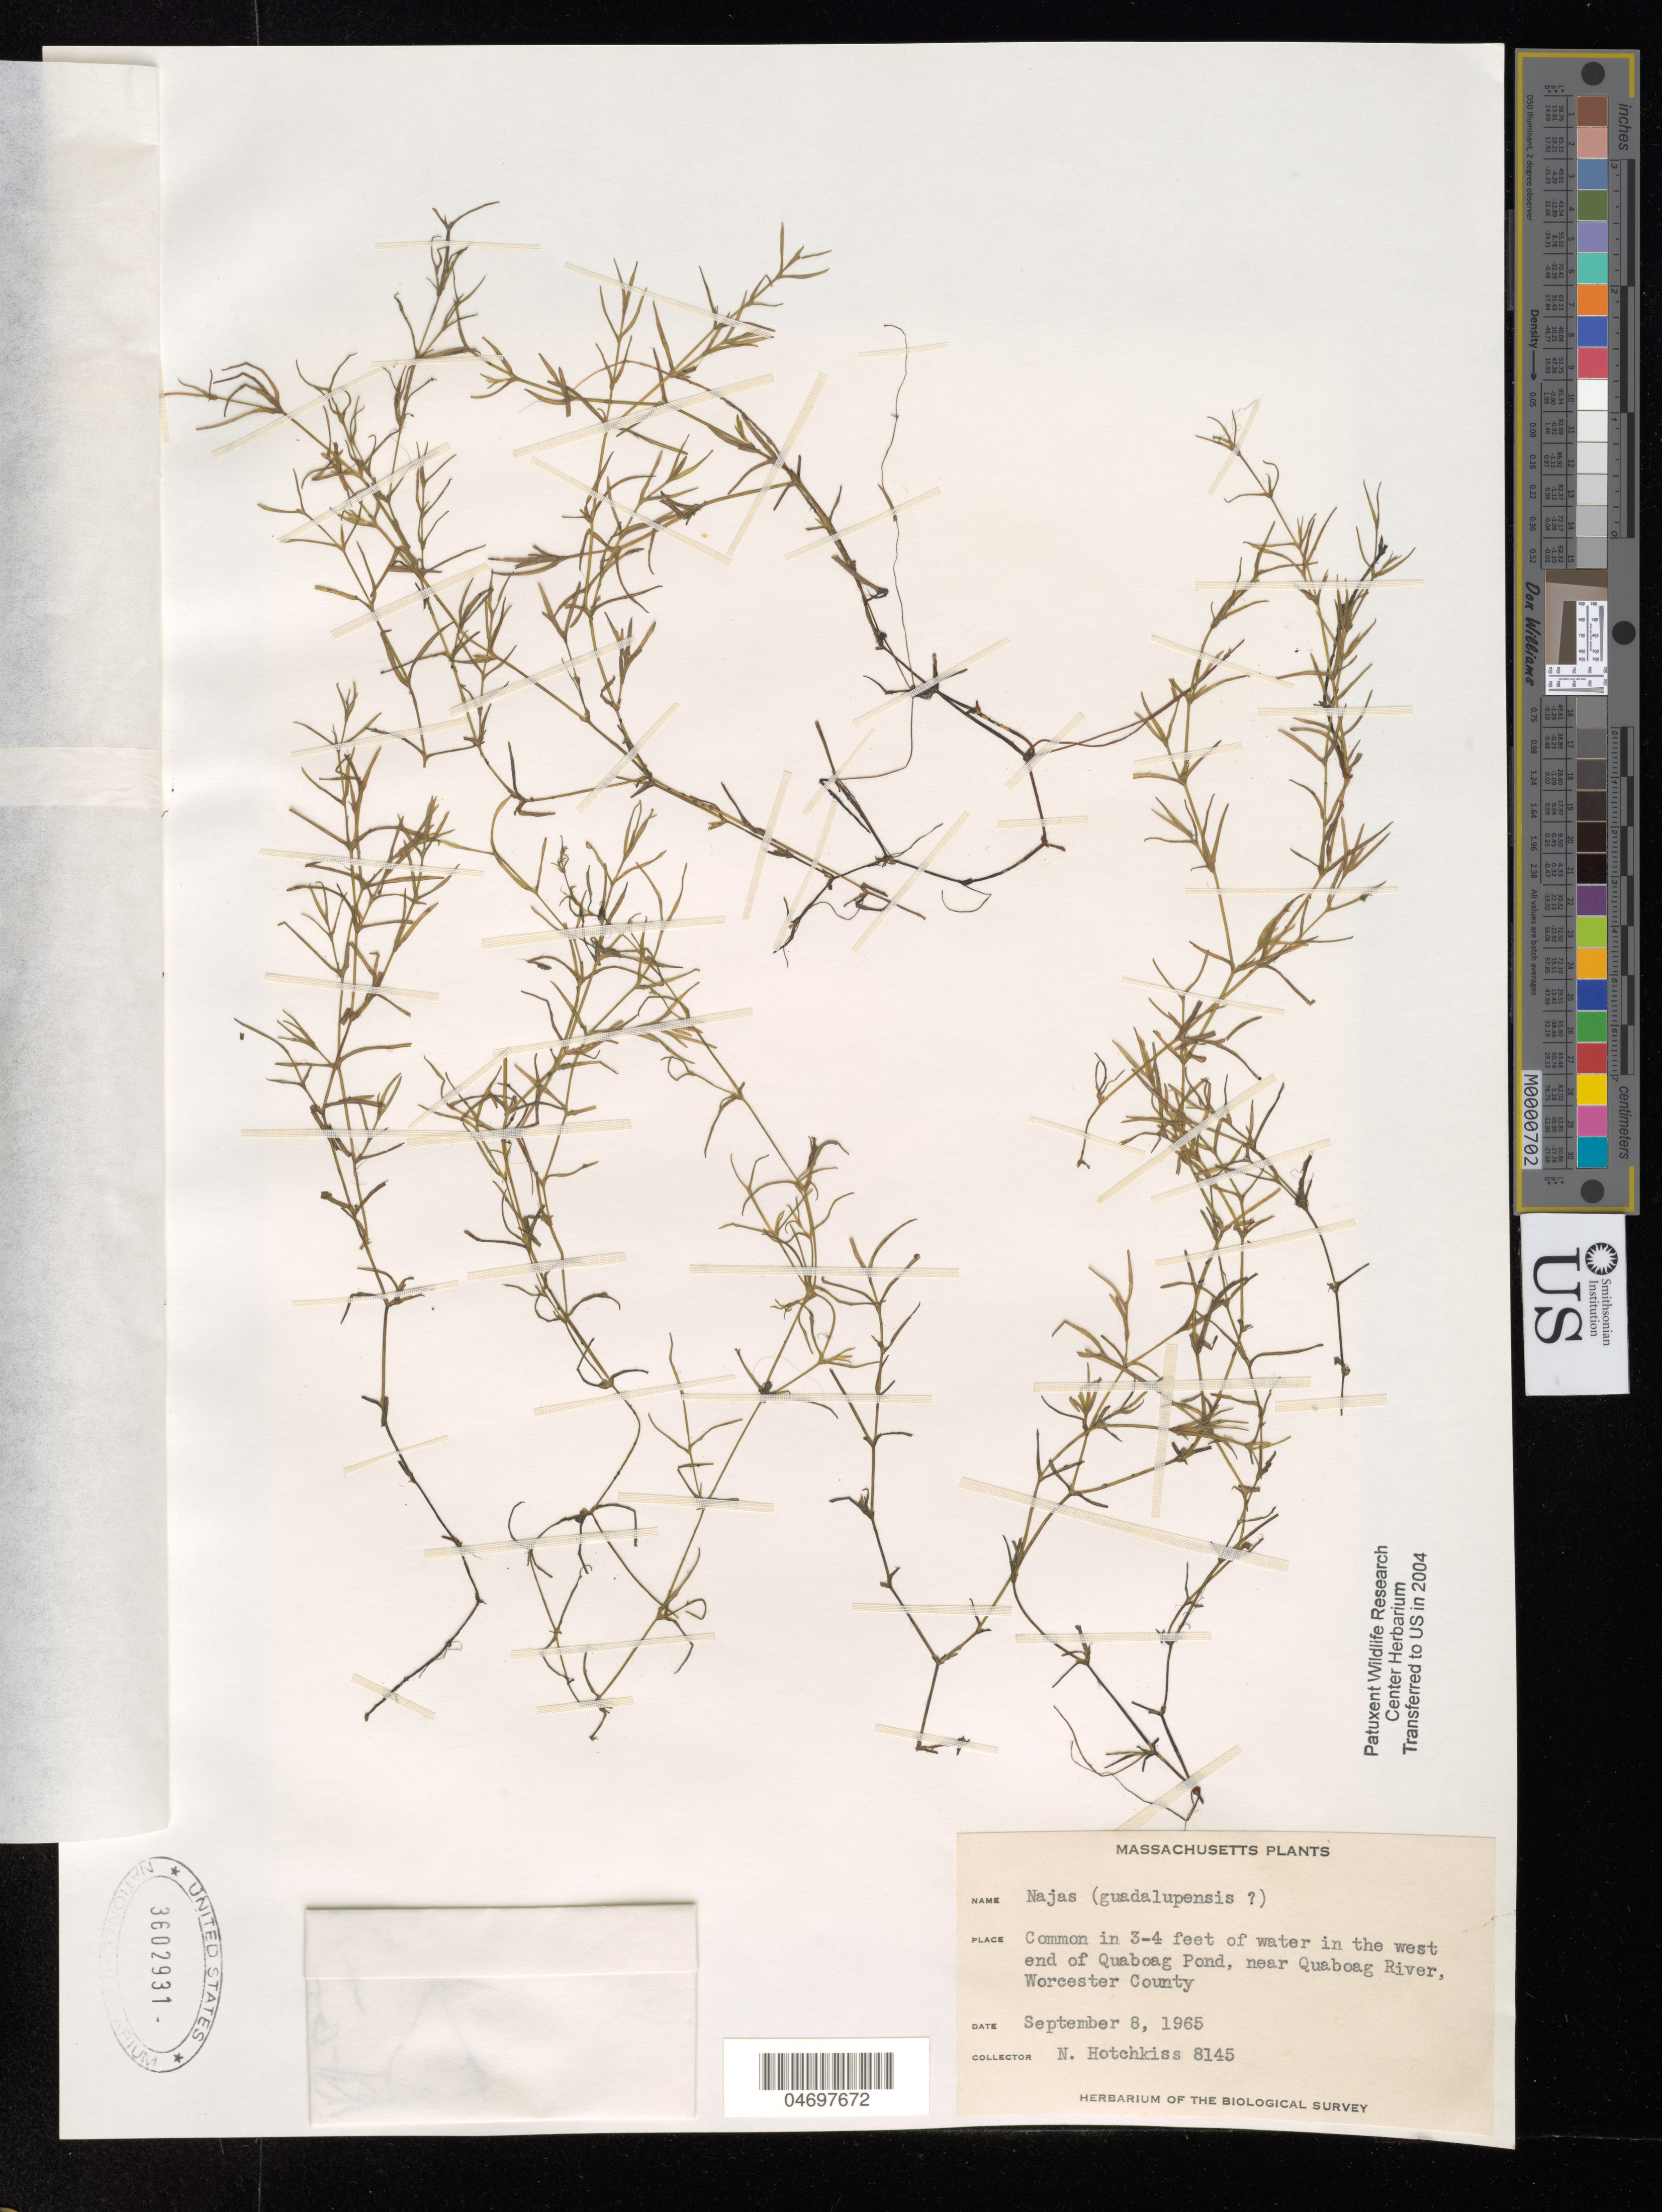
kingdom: Plantae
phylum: Tracheophyta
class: Liliopsida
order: Alismatales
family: Hydrocharitaceae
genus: Najas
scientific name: Najas guadalupensis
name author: (Spreng.) Magnus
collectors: N. Hotchkiss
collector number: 8145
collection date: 1965-09-08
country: United States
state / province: Massachusetts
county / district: Worcester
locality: W end of Quaboag Pond, near Quaboag River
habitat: in 3-4 Ft of water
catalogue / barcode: US 3602931